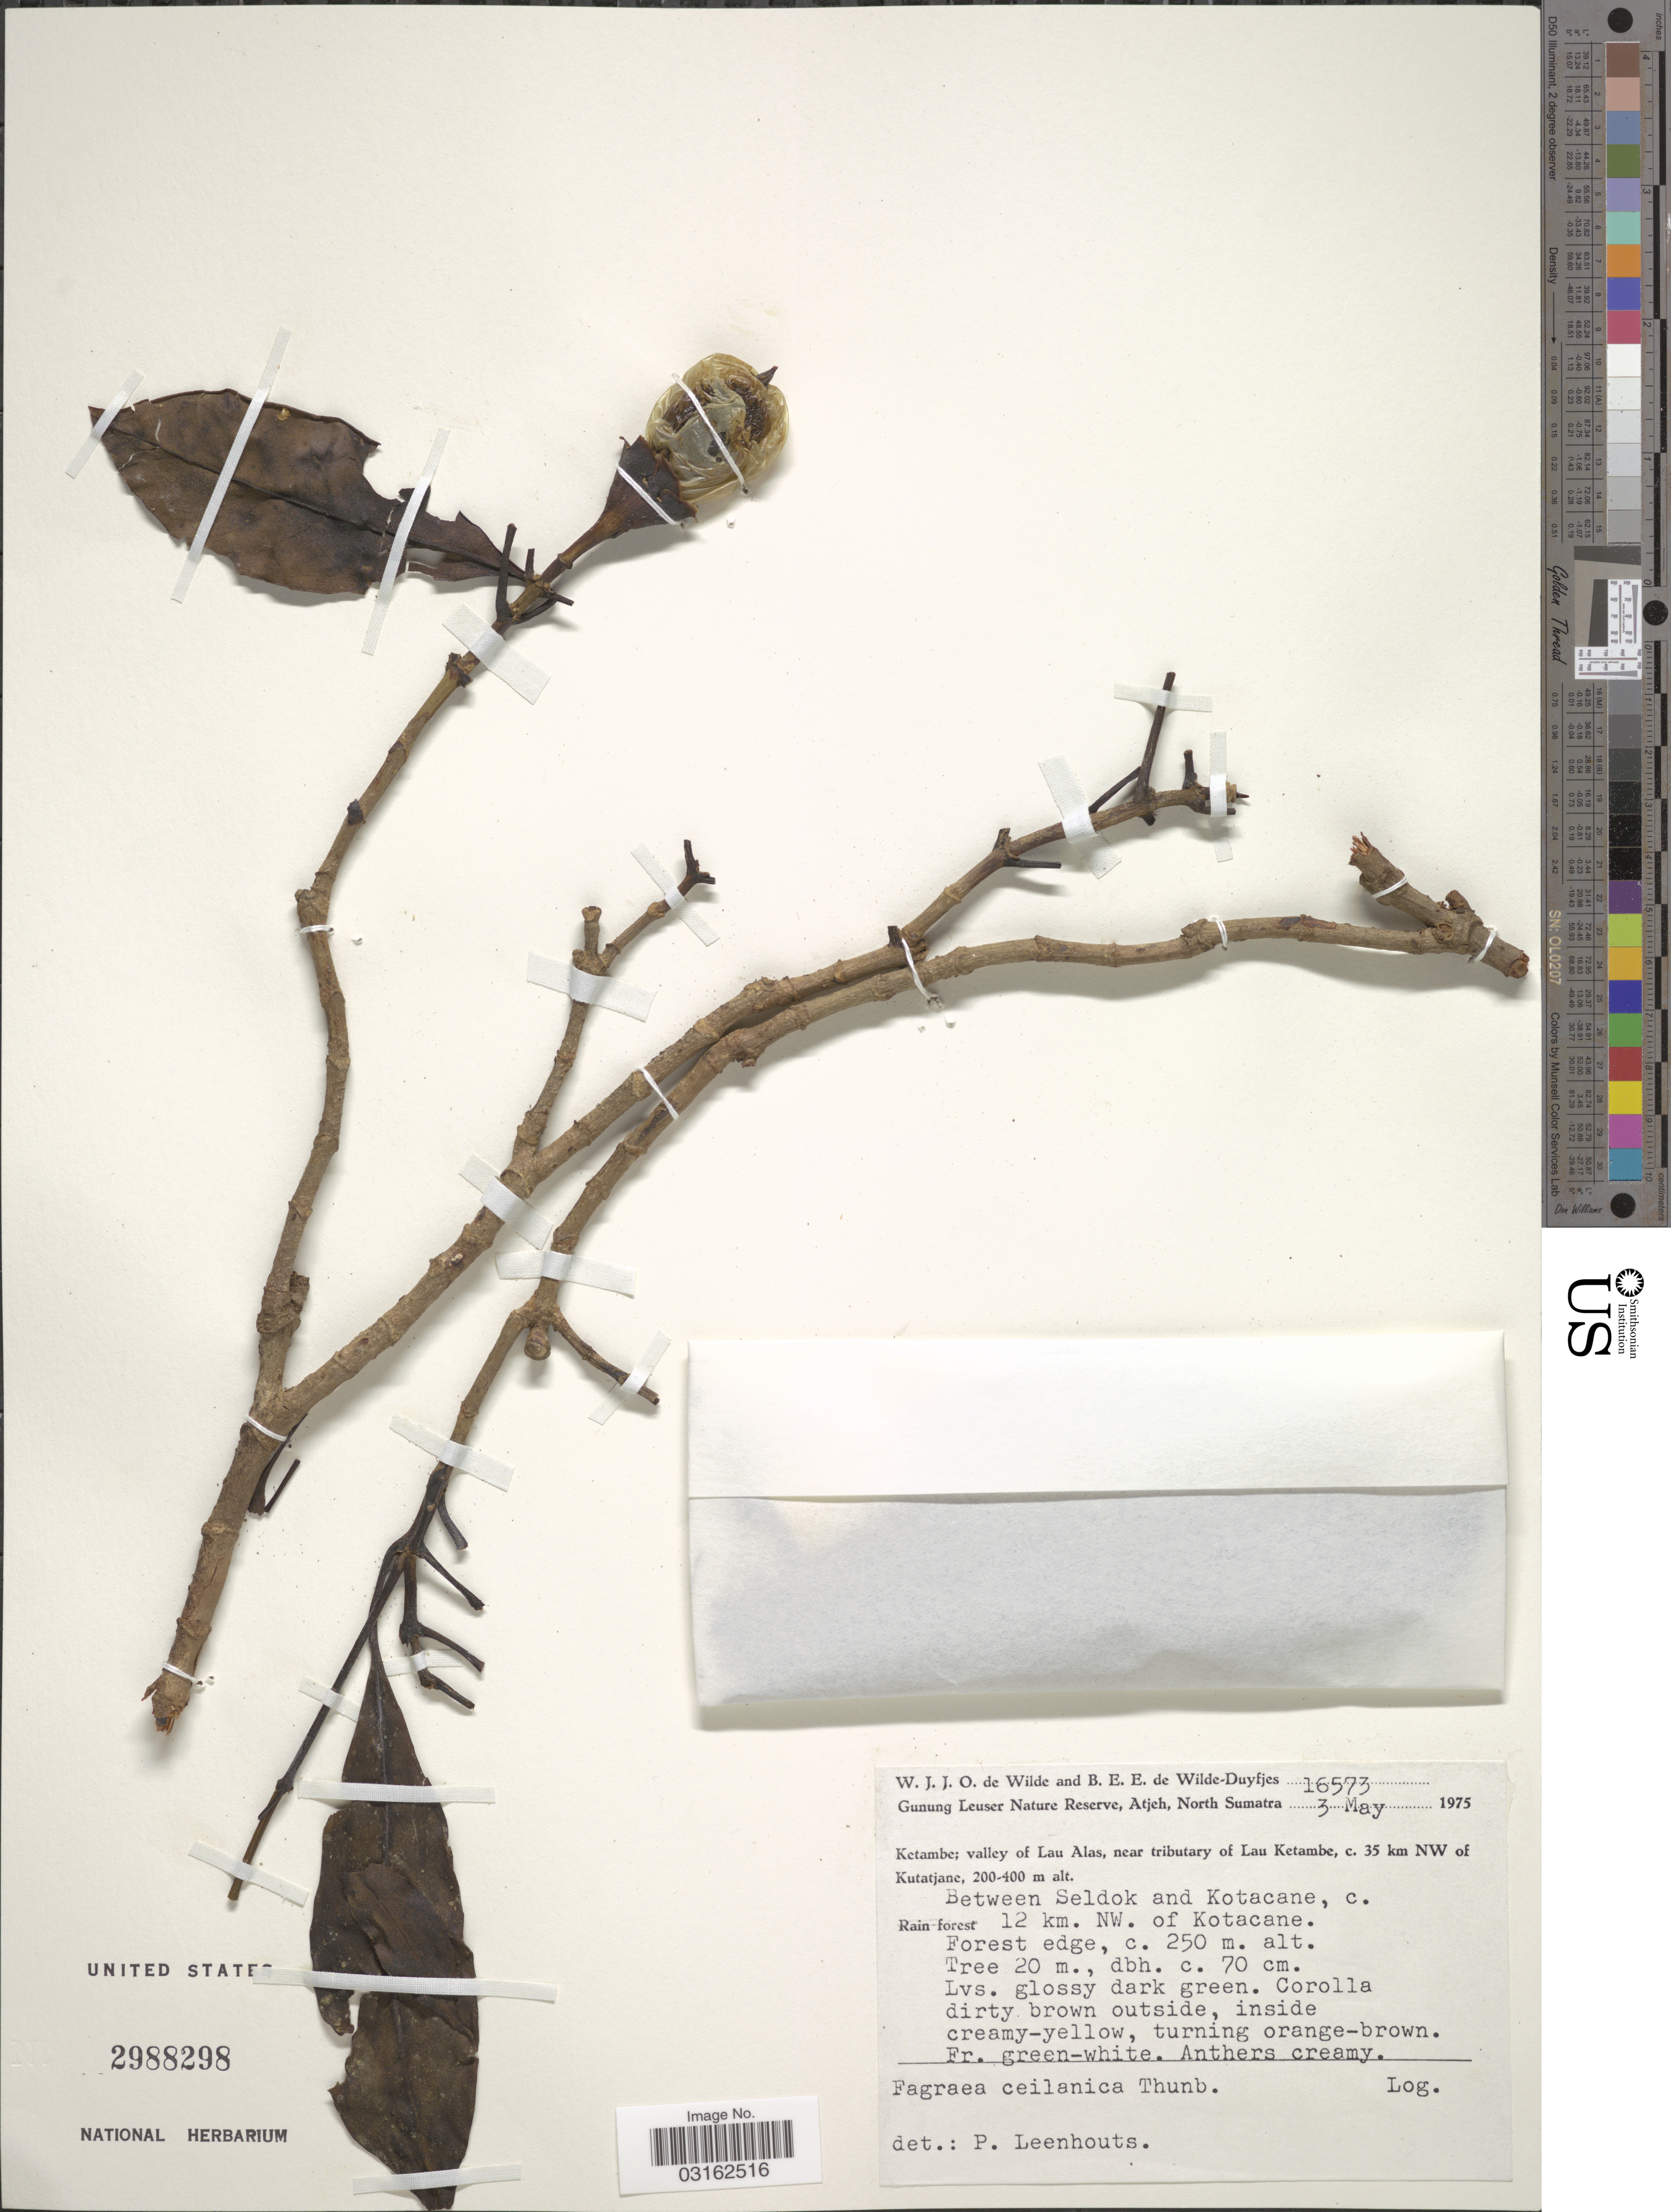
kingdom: Plantae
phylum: Tracheophyta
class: Magnoliopsida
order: Gentianales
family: Gentianaceae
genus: Fagraea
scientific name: Fagraea ceilanica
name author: Thunb.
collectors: W. J. de Wilde & B. E. de Wilde-Duyfjes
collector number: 16573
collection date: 1975-05-03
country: Indonesia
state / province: Sumatra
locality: Gunung Leuser Nature Reserve, Atjeh, North Sumatra. Ketambe; valley of Lau Alas, near tributary of Lau Ketambe, c. 35 km NW of Kutatjane. Between Seldok and Kotacane, c. 12 km. NW. of Kotacane.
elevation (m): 250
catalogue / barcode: US 2988298